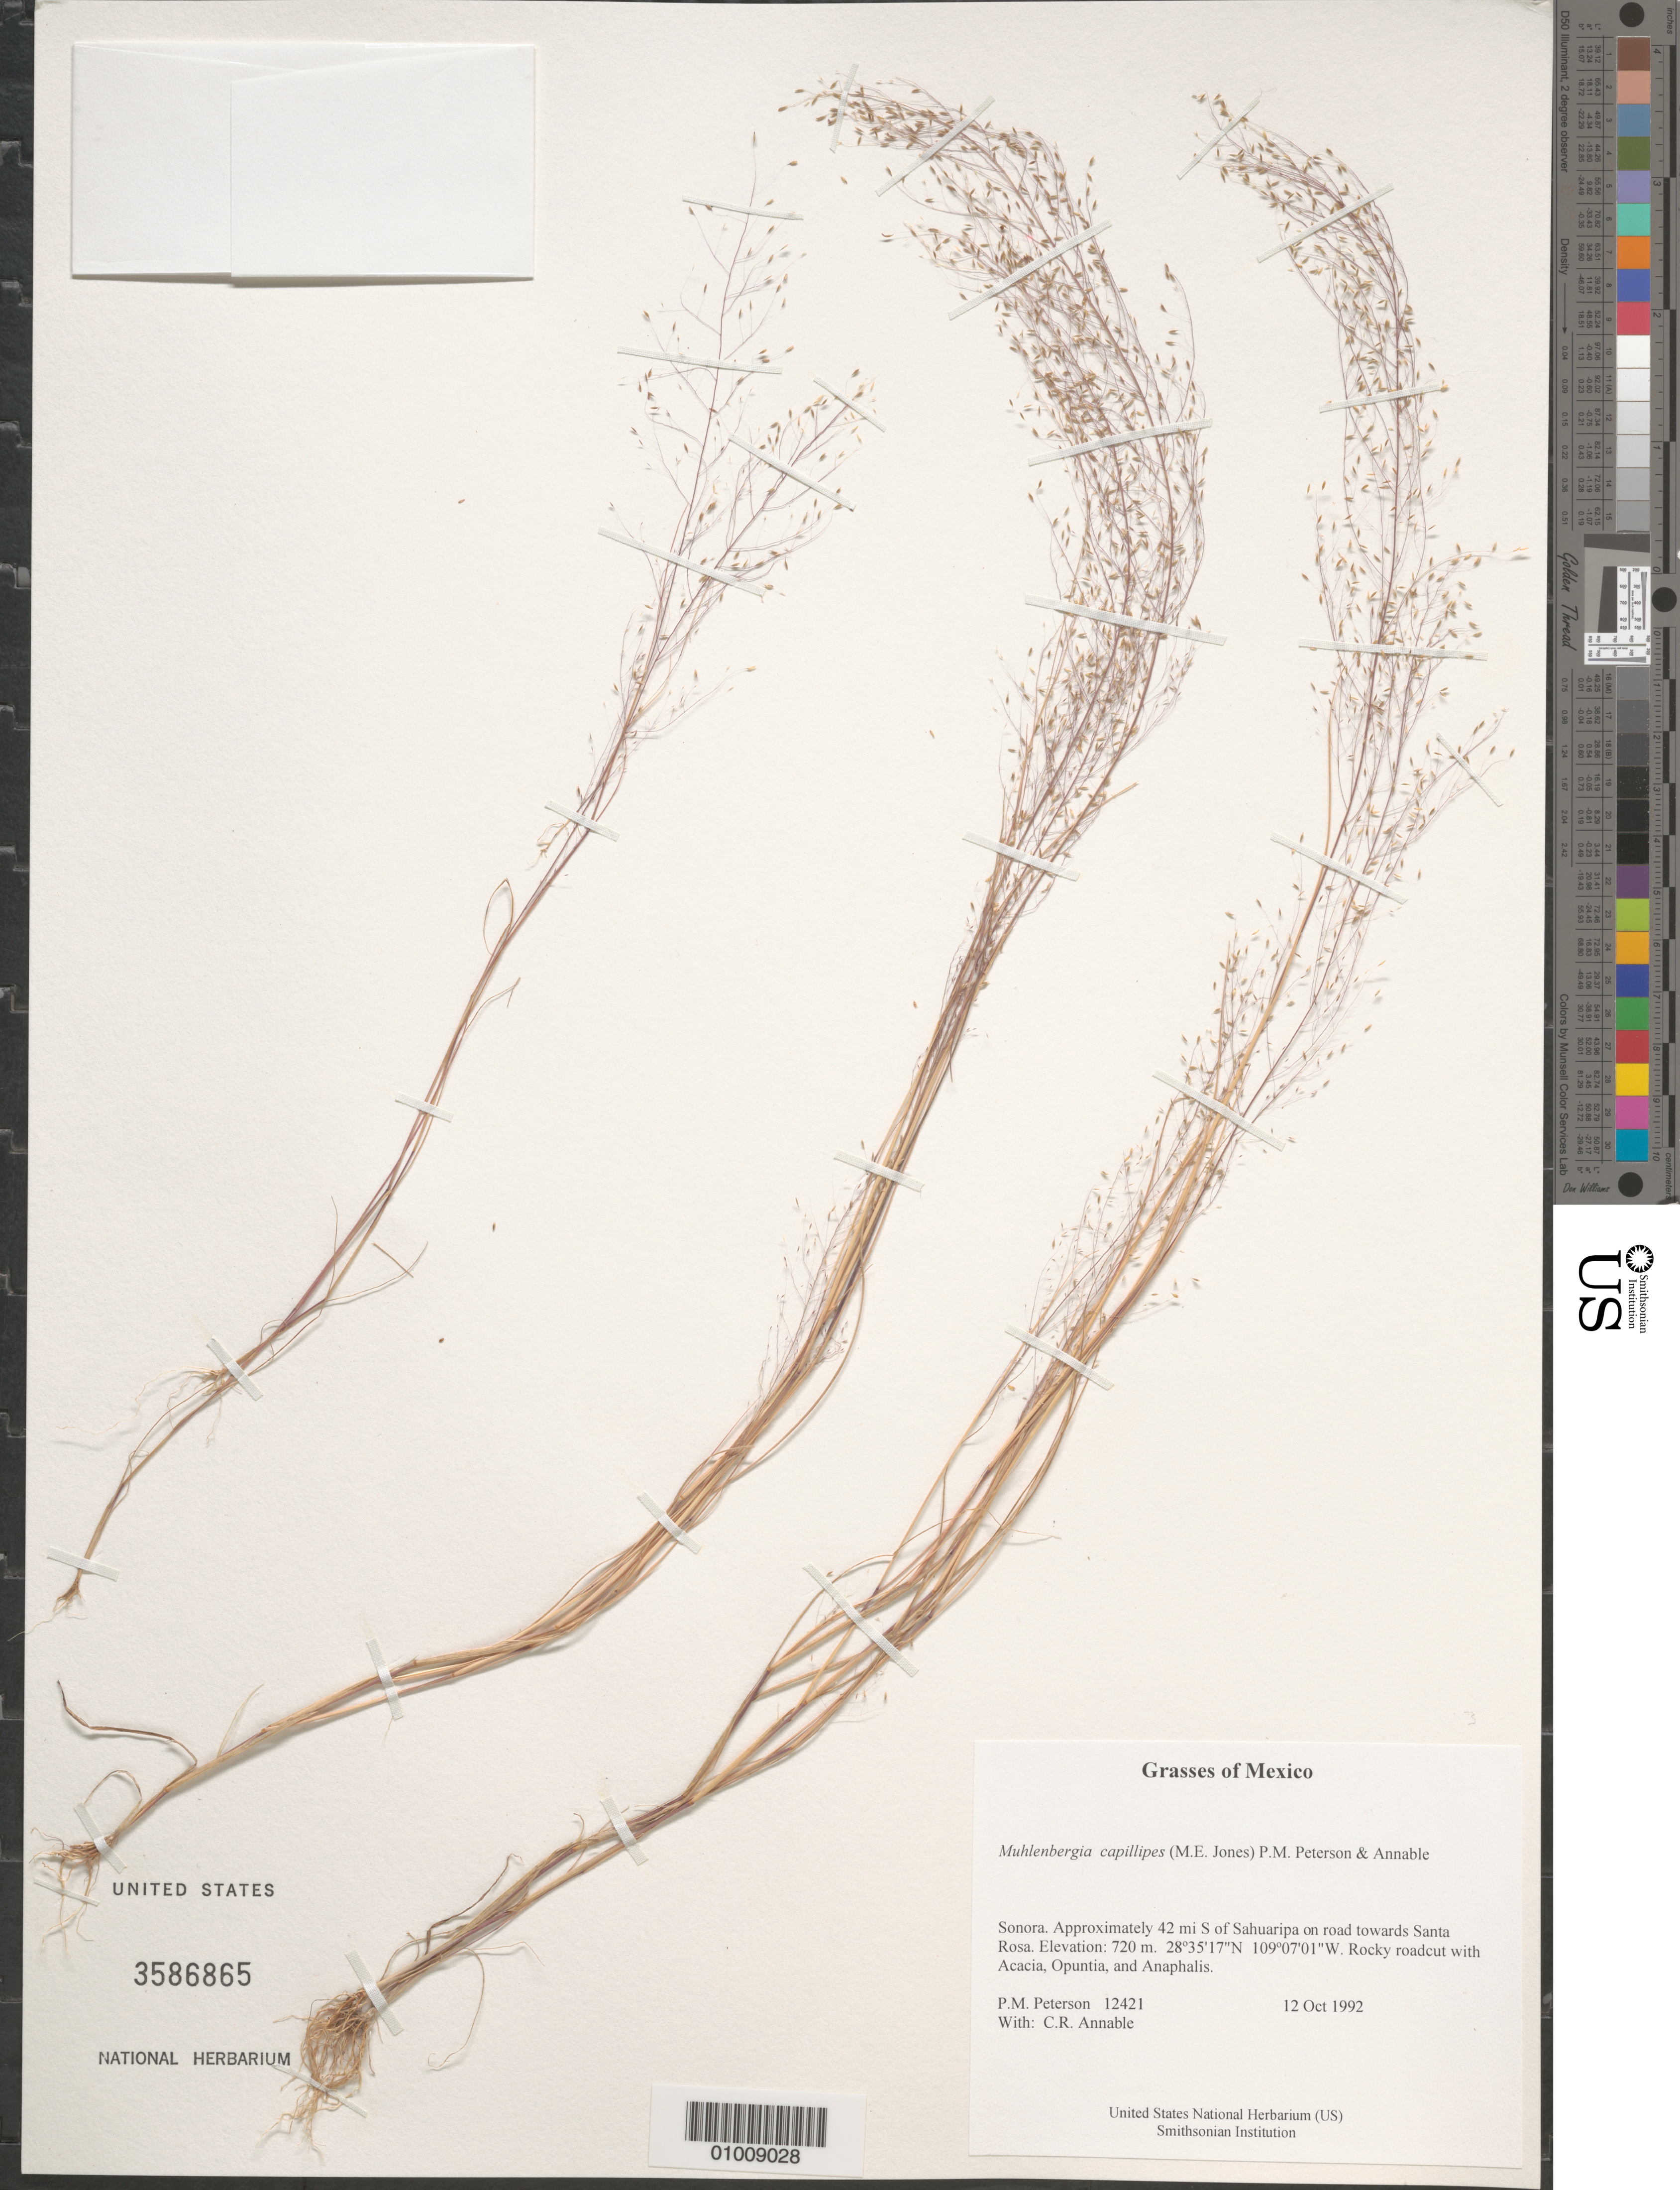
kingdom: Plantae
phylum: Tracheophyta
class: Liliopsida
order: Poales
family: Poaceae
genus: Muhlenbergia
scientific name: Muhlenbergia capillipes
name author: (M.E. Jones) P.M. Peterson & Annable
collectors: P. M. Peterson & C. R. Annable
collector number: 12421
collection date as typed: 12 Oct 1992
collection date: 1992-10-12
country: Mexico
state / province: Sonora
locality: Approximately 42 mi S of Sahuaripa on road towards Santa Rosa.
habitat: Rocky roadcut with Acacia, Opuntia, and Anaphalis.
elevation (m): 720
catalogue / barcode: US 3586865